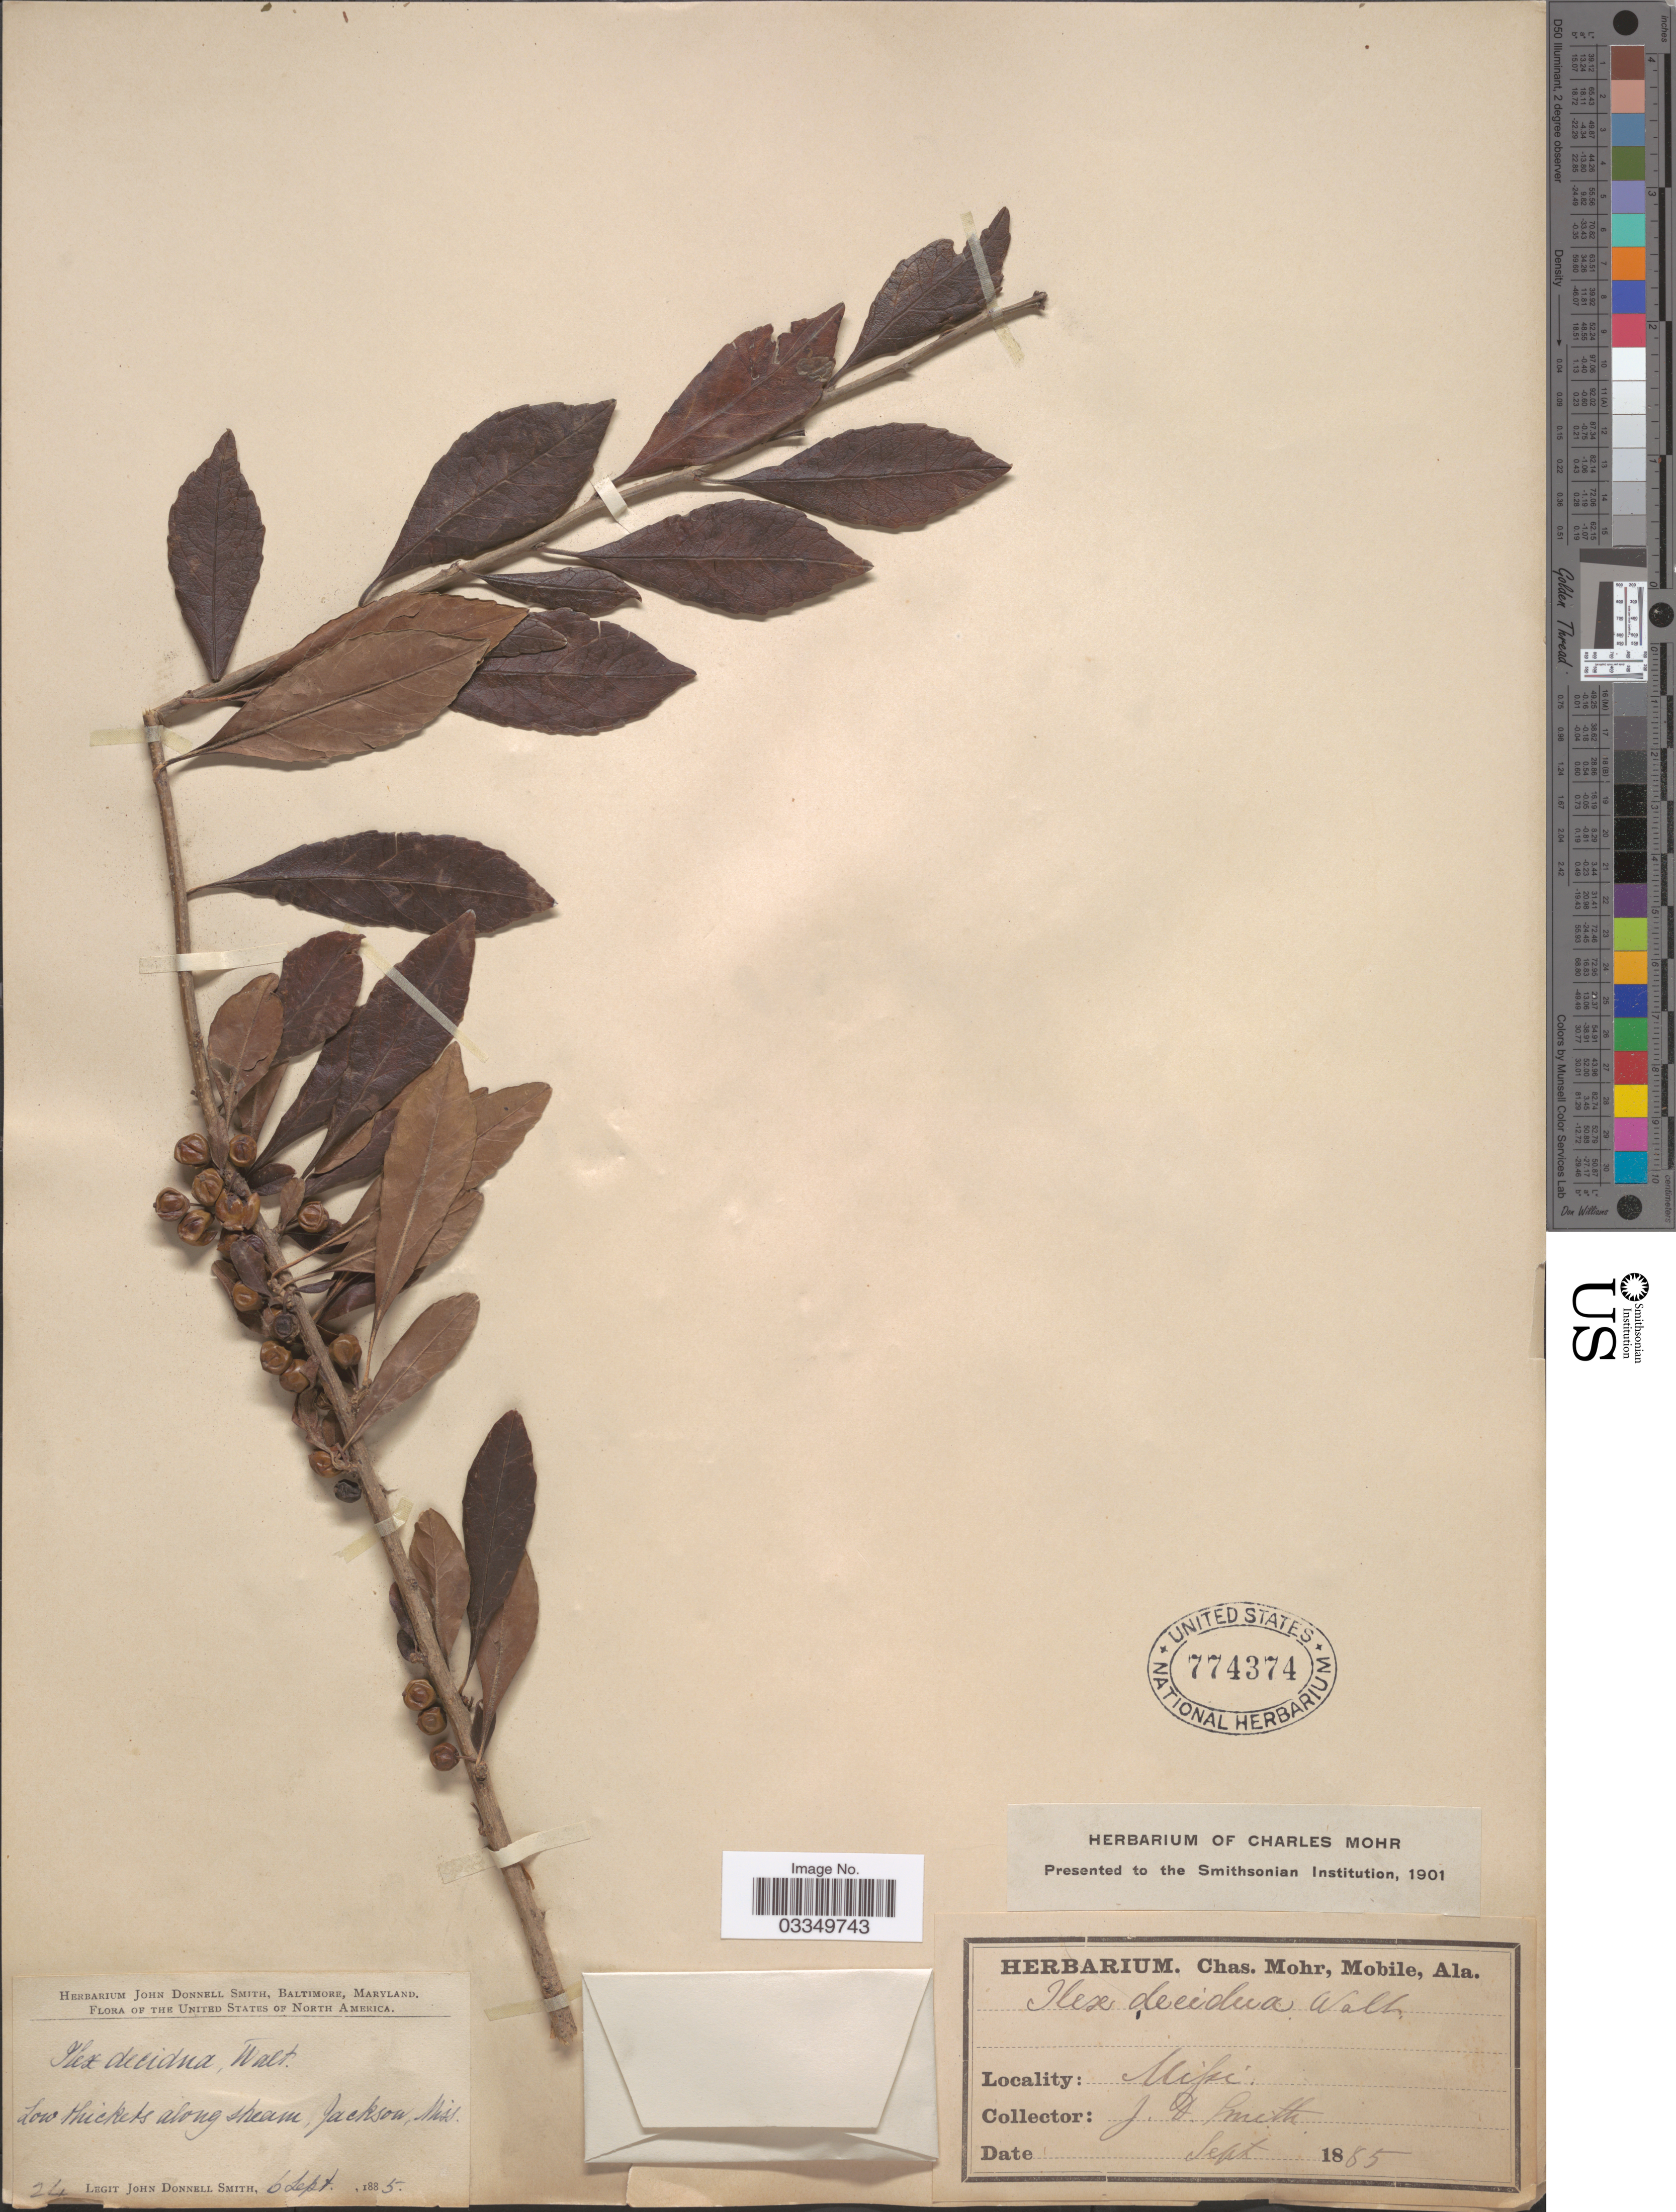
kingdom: Plantae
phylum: Tracheophyta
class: Magnoliopsida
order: Aquifoliales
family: Aquifoliaceae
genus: Ilex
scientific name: Ilex decidua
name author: Walter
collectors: J. Donnell Smith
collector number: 24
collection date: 1885-09-06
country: United States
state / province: Mississippi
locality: Jackson.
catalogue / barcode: US 774374